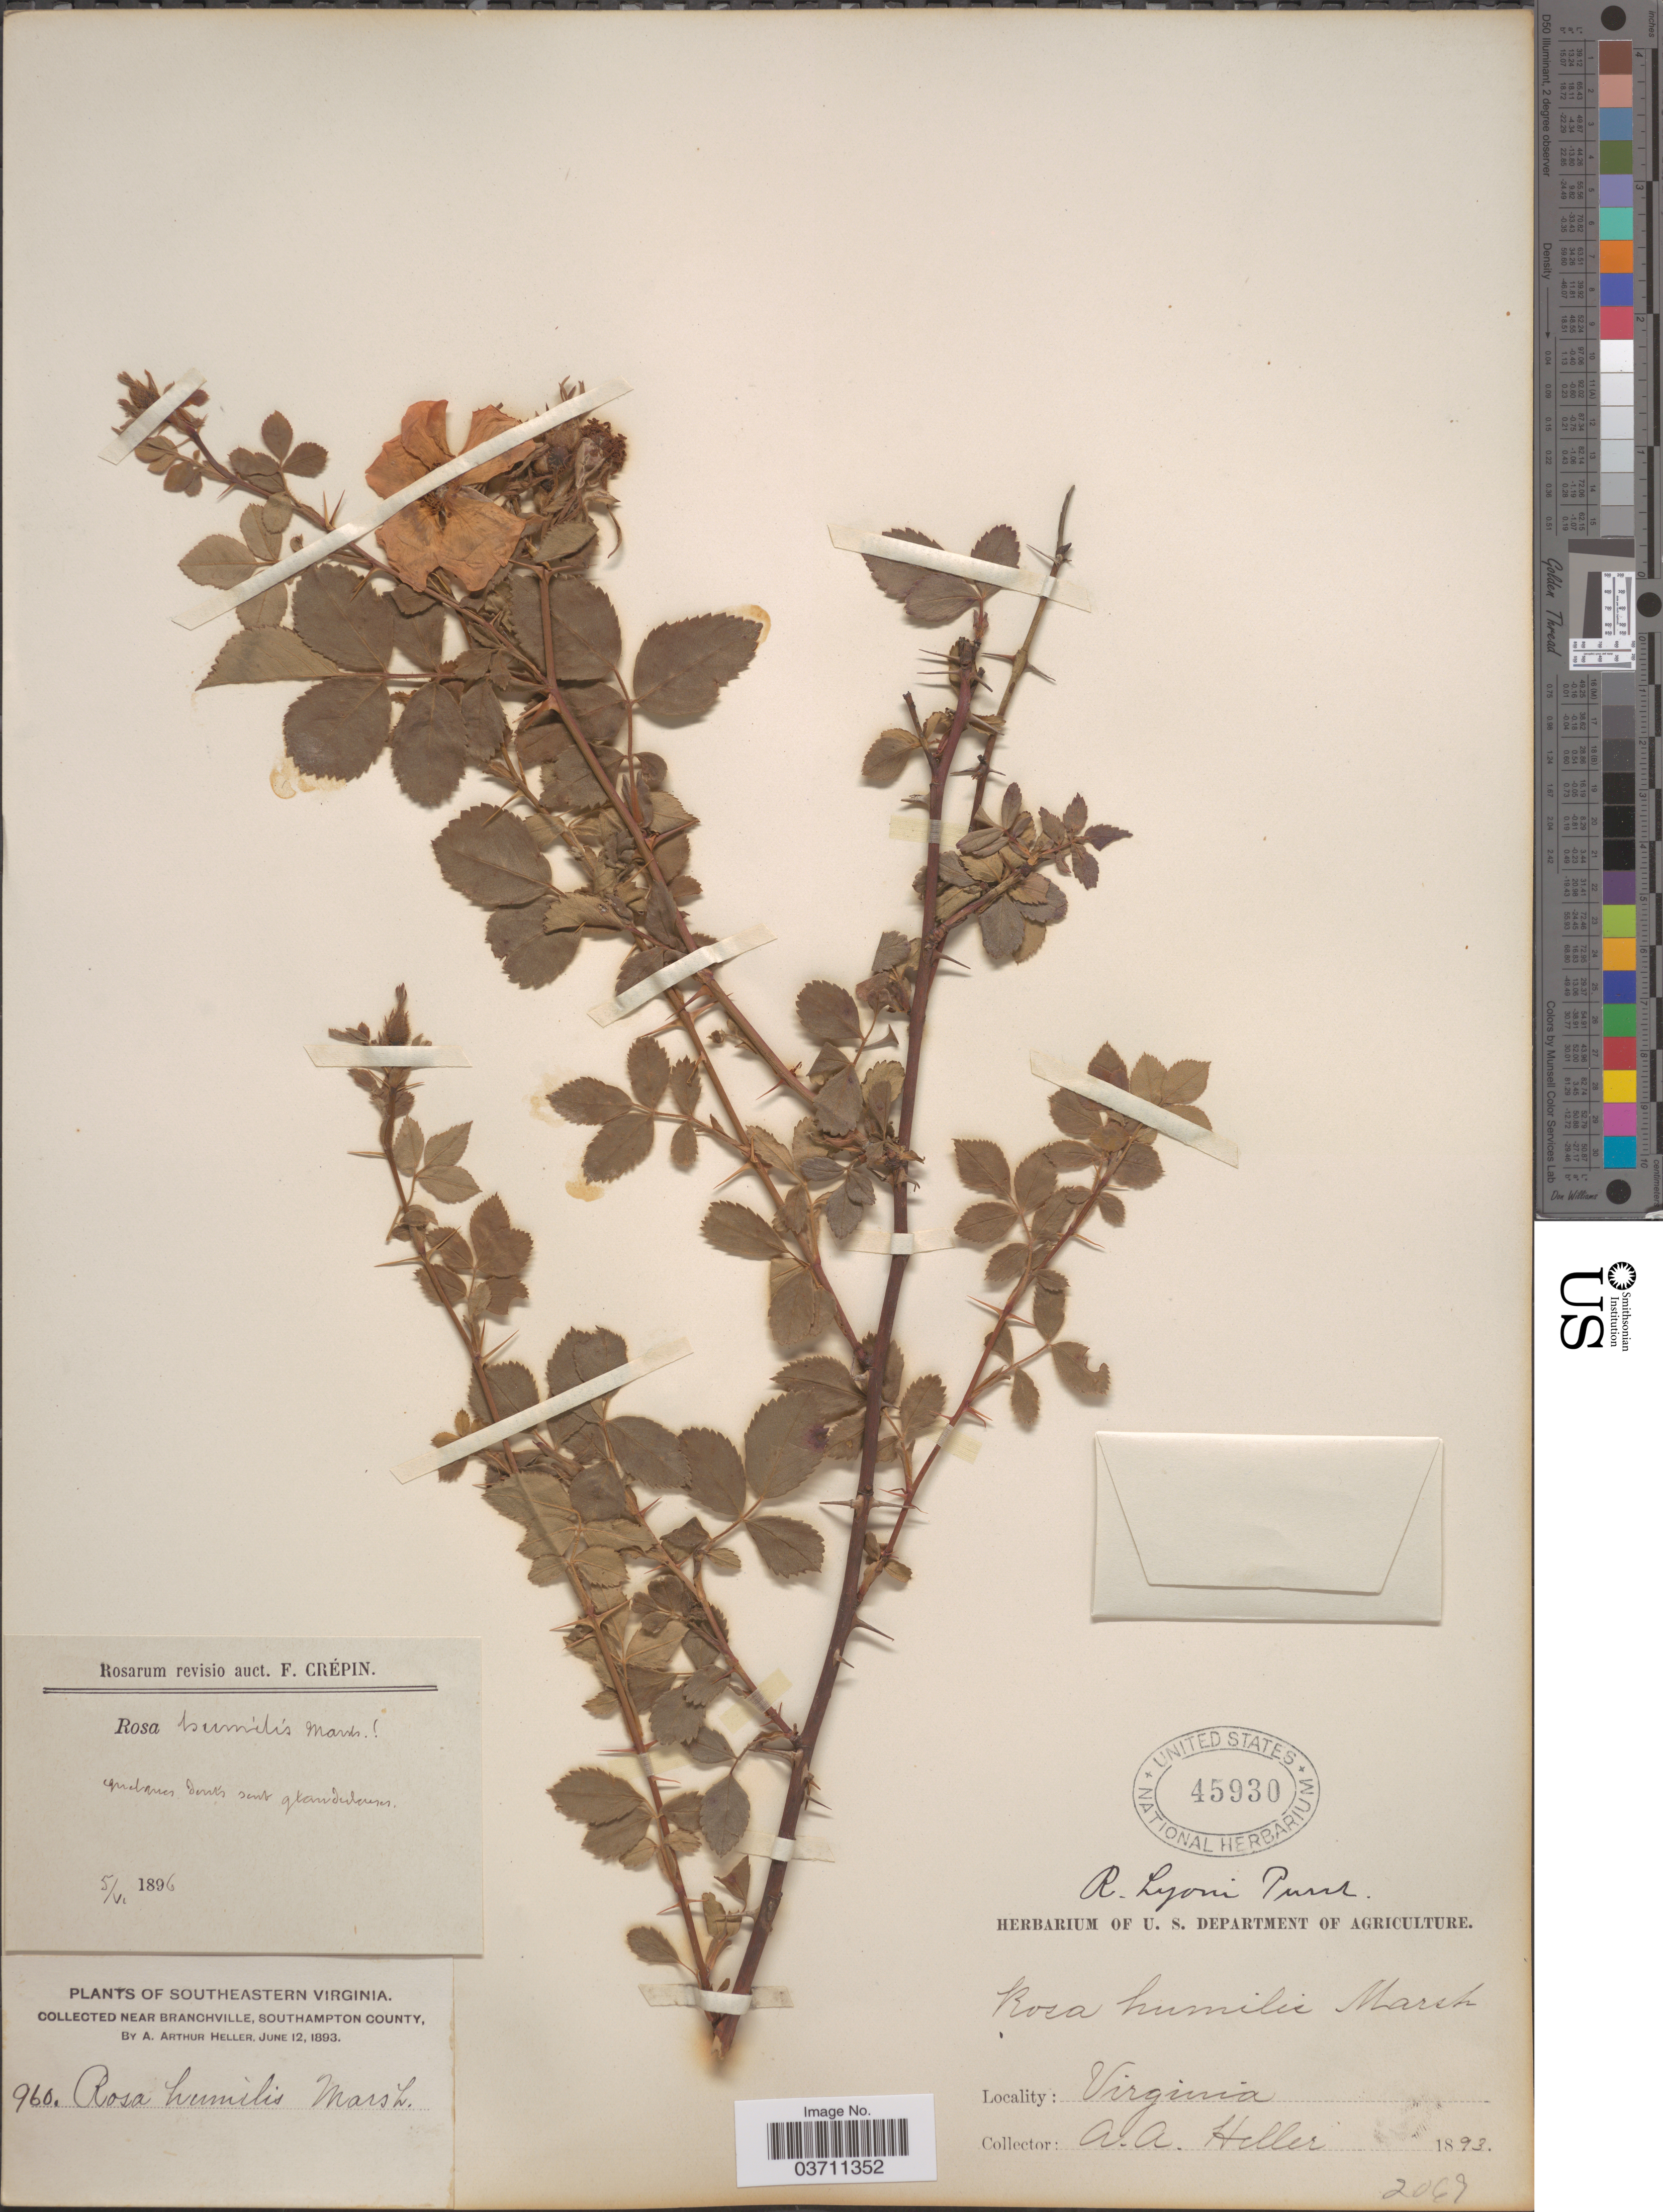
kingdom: Plantae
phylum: Tracheophyta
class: Magnoliopsida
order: Rosales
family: Rosaceae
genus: Rosa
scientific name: Rosa lyoni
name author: Pursh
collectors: A. A. Heller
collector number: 960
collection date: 1893-06-12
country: United States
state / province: Virginia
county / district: Southampton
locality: Southeastern Virginia. Near Branchville, Southampton County.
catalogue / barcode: US 45930